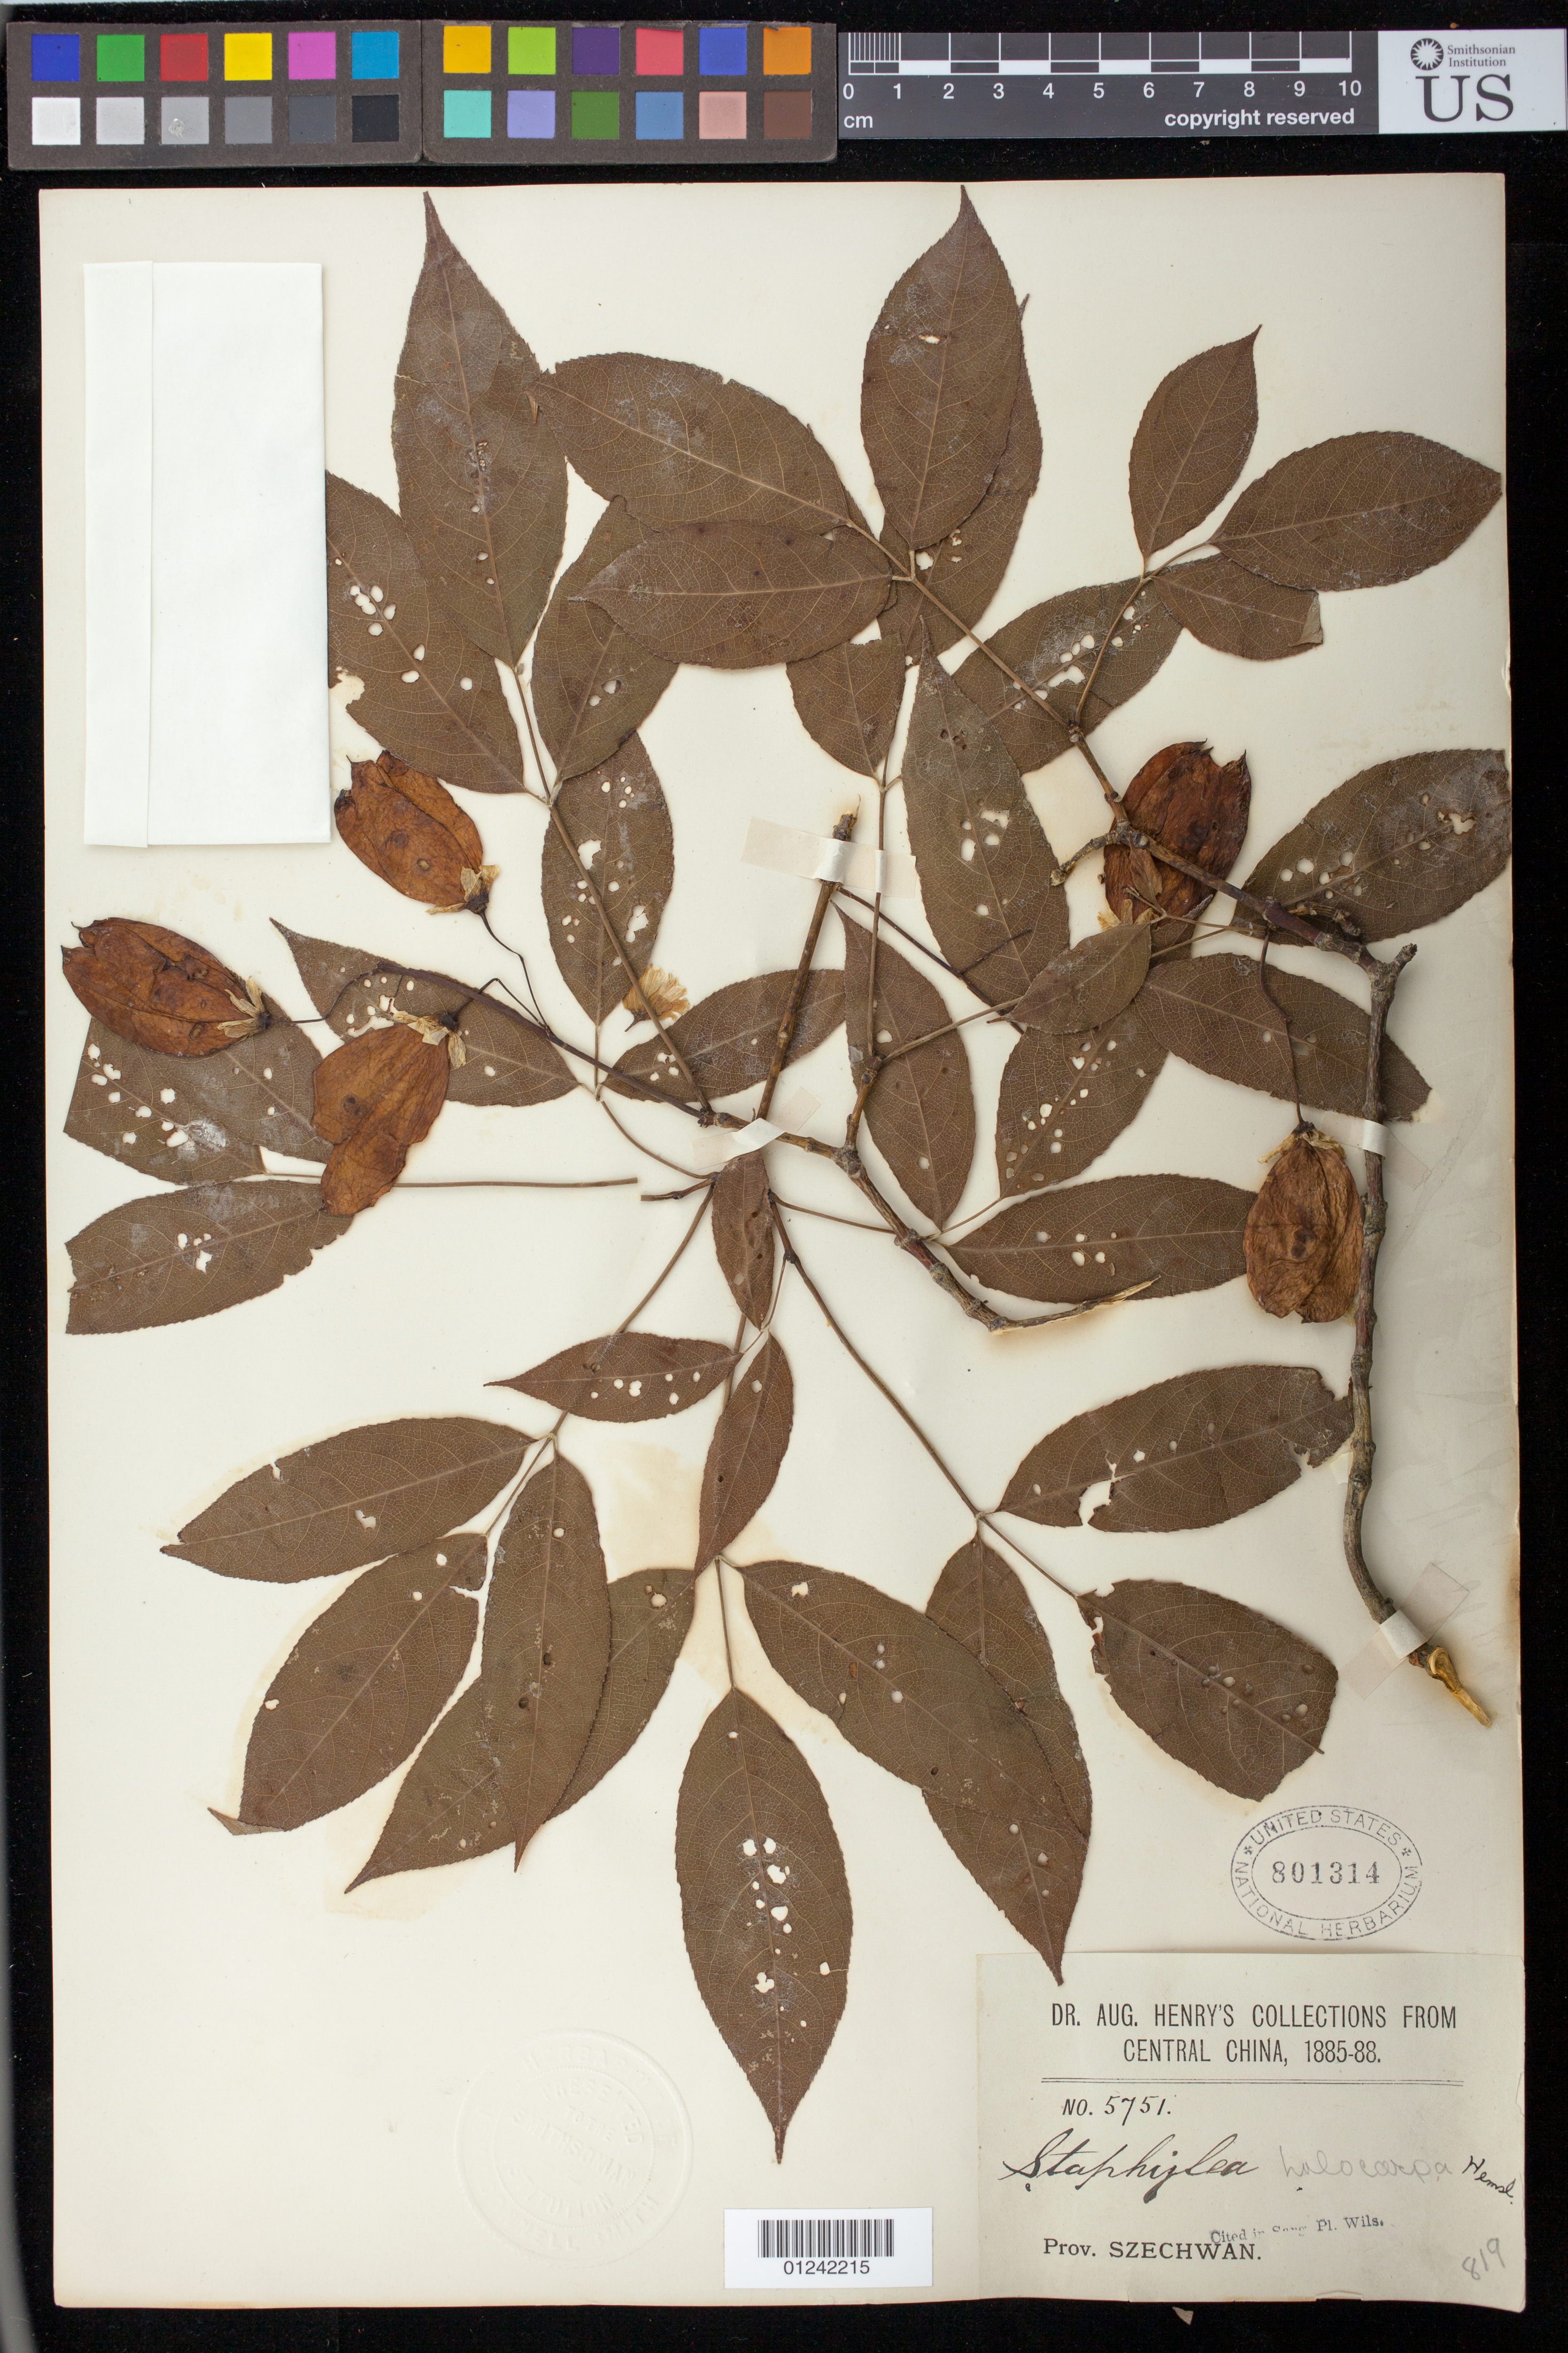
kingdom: Plantae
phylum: Tracheophyta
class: Magnoliopsida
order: Crossosomatales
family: Staphyleaceae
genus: Staphylea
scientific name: Staphylea holocarpa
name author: Hemsl.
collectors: A. Henry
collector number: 5751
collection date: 1885/1888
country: China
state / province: Sichuan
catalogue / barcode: US 801314